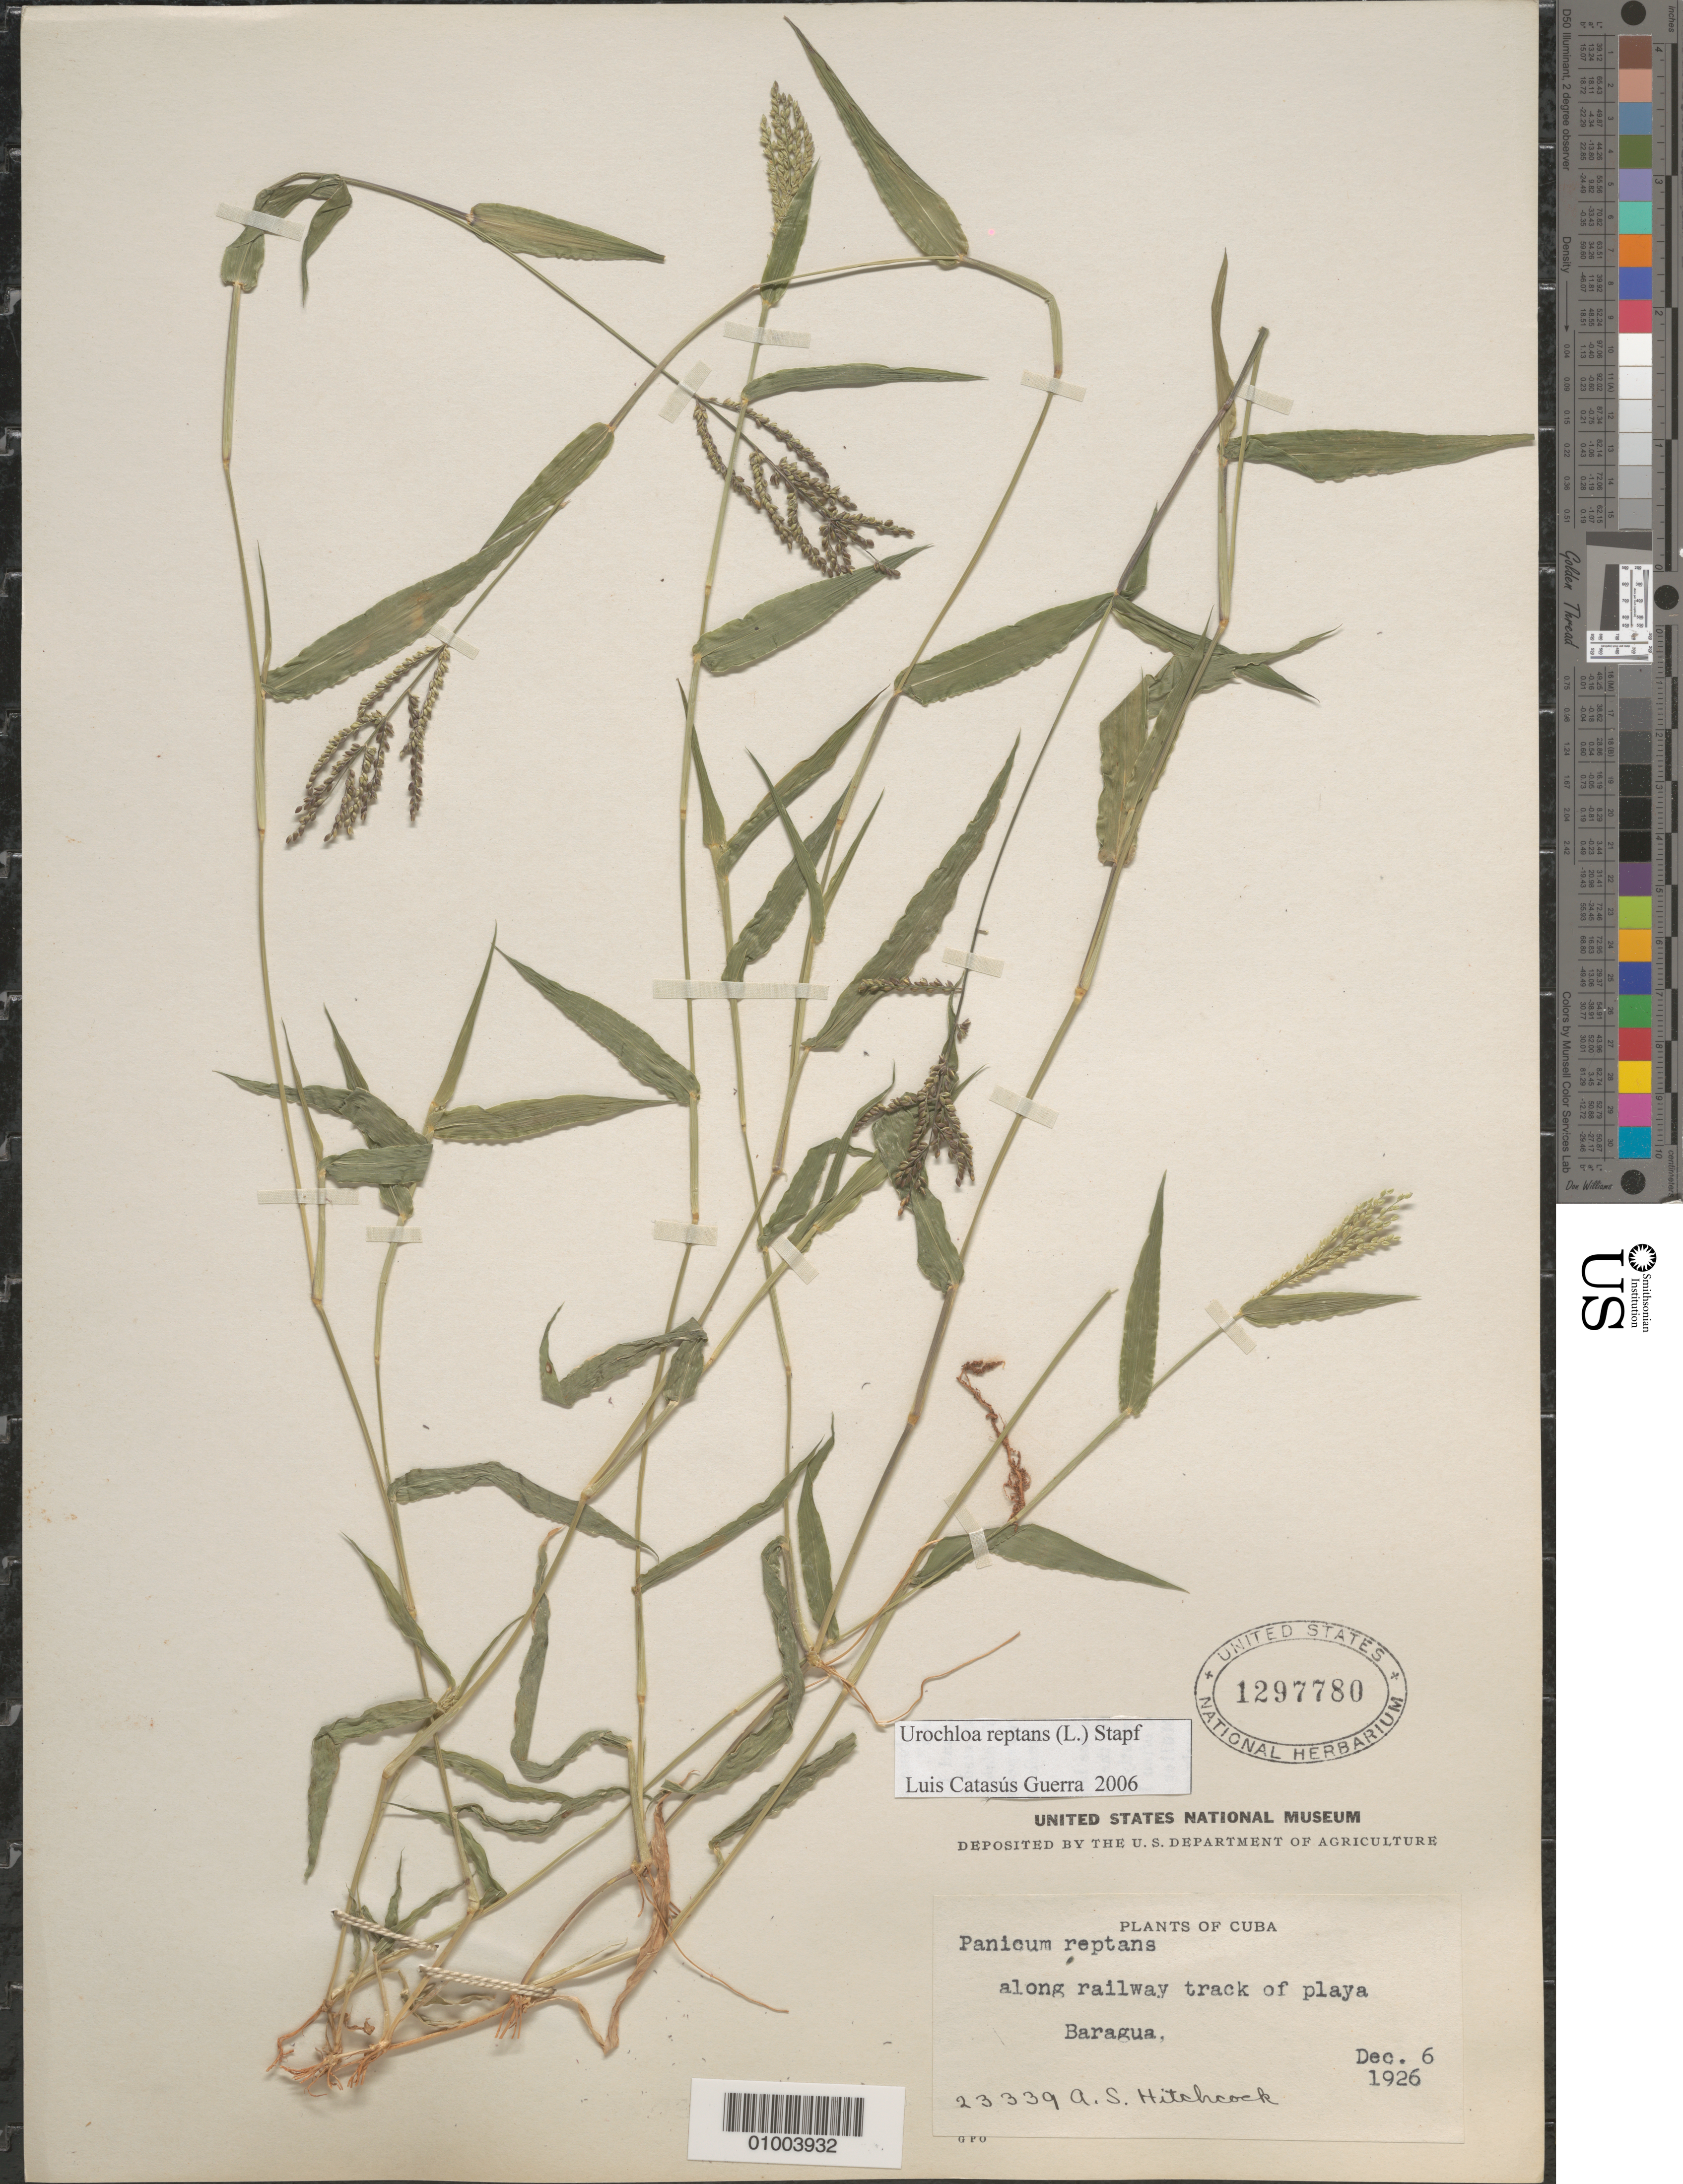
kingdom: Plantae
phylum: Tracheophyta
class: Liliopsida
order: Poales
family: Poaceae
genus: Urochloa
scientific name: Urochloa reptans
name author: (L.) Stapf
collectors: A. S. Hitchcock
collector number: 23339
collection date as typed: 06 Dec 1926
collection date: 1926-12-06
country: Cuba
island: Cuba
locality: along railway track of playa; Baragua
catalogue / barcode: US 1297780